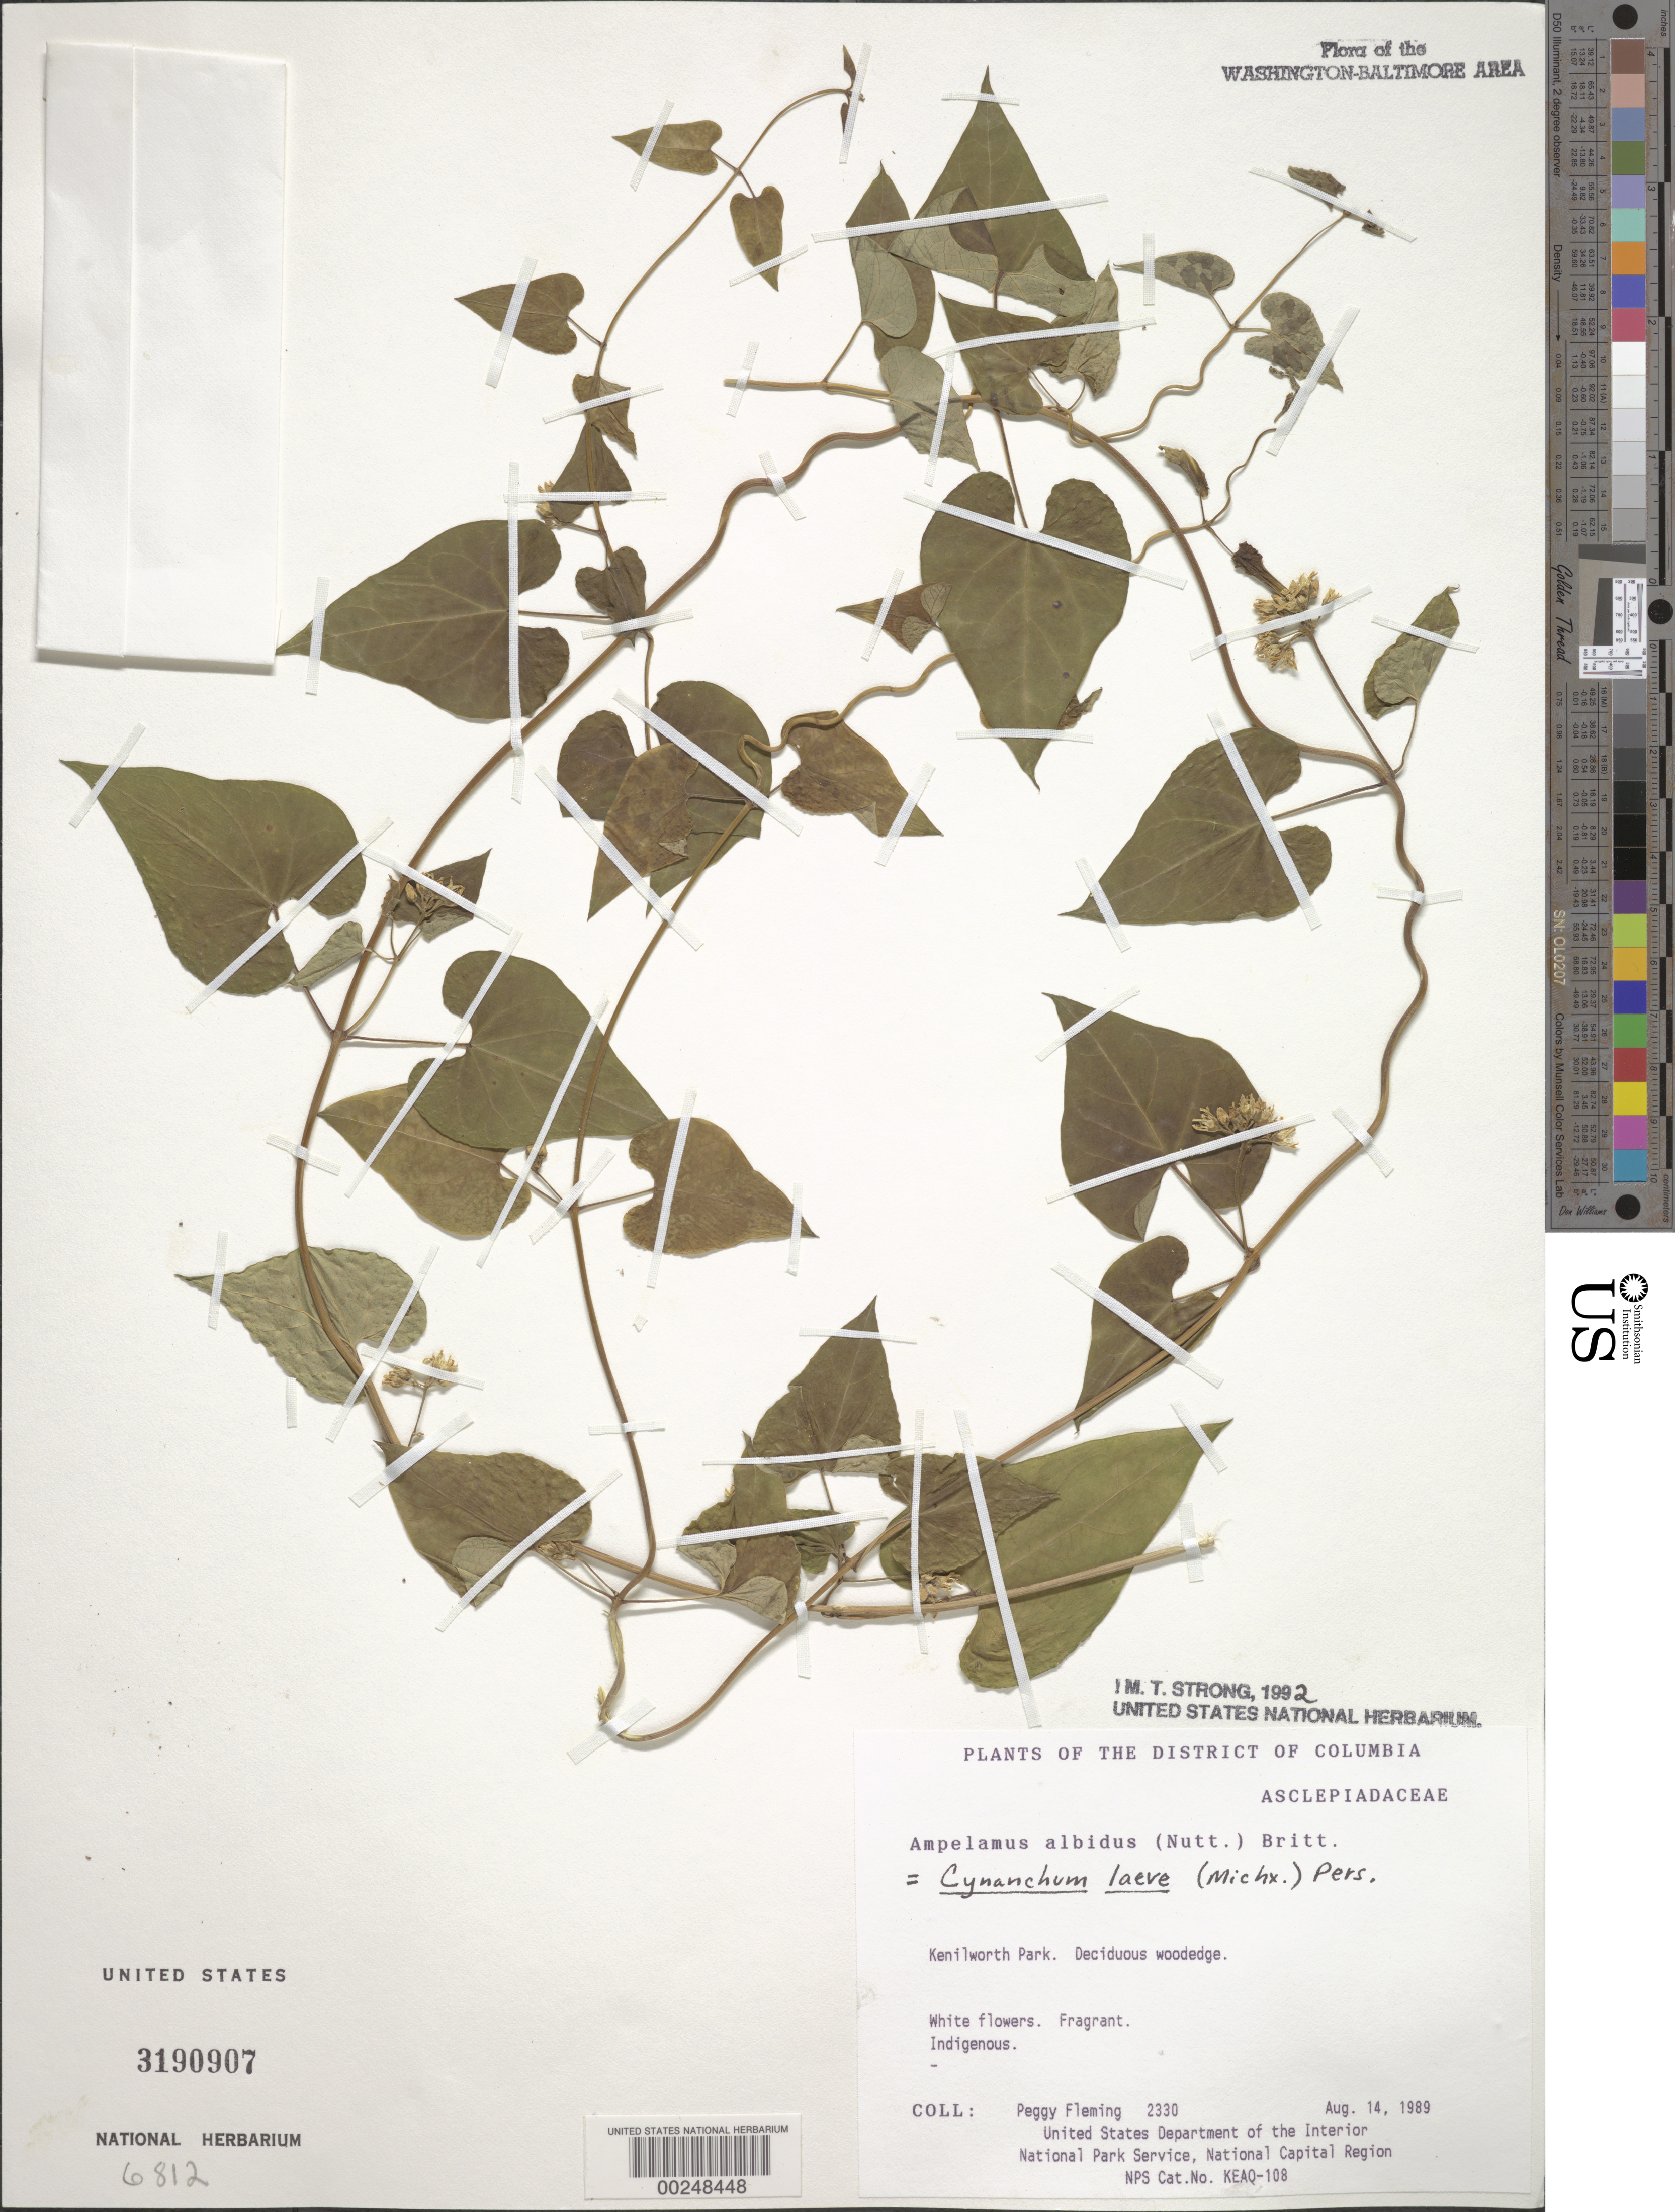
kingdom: Plantae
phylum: Tracheophyta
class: Magnoliopsida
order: Gentianales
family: Apocynaceae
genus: Cynanchum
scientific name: Cynanchum laeve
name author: (Michx.) Pers.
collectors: P. Fleming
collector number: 2330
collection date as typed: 14 Aug 1989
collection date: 1989-08-14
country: United States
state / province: District of Columbia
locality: Kenilworth Park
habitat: Deciduous woodedge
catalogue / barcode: US 3190907